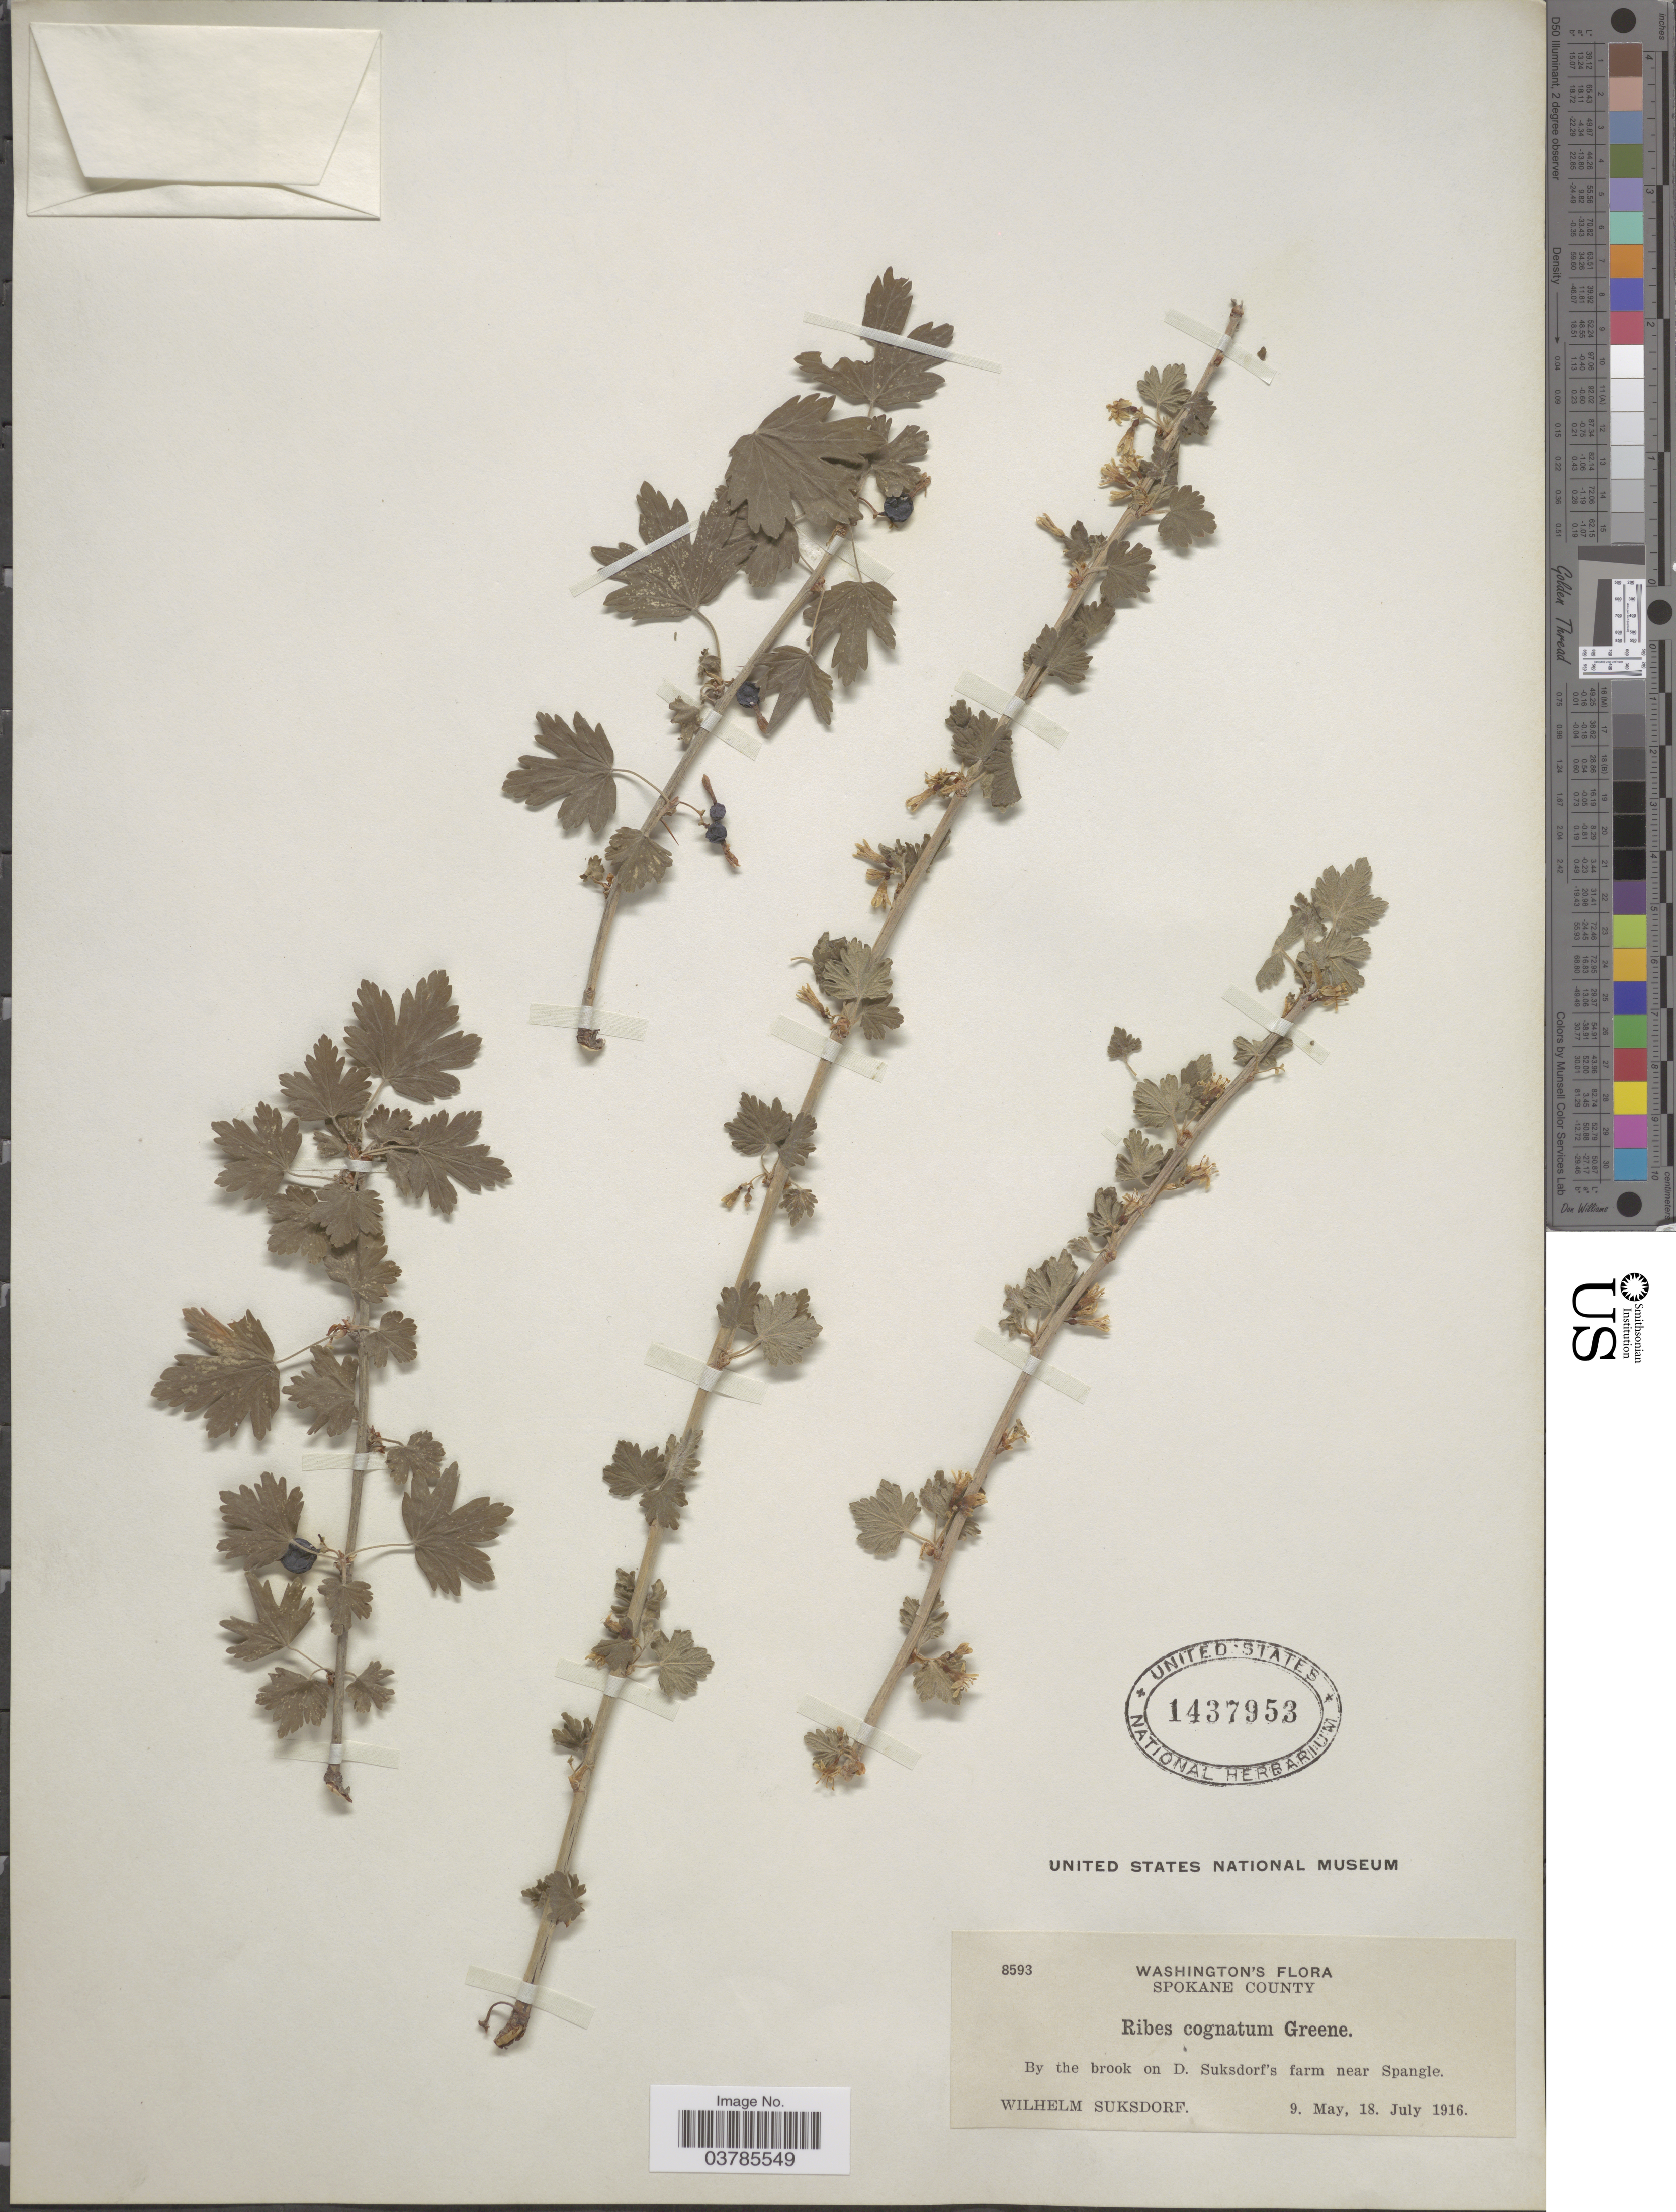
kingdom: Plantae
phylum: Tracheophyta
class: Magnoliopsida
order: Saxifragales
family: Grossulariaceae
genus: Ribes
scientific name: Ribes oxyacanthoides var. cognatum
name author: (Greene) Morin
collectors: W. N. Suksdorf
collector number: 8593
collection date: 1916-05-09/1916-07-18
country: United States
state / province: Washington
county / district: Spokane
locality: Spokane County. By the brook on D. Suksdorf's farm near Spangle.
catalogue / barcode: US 1437953